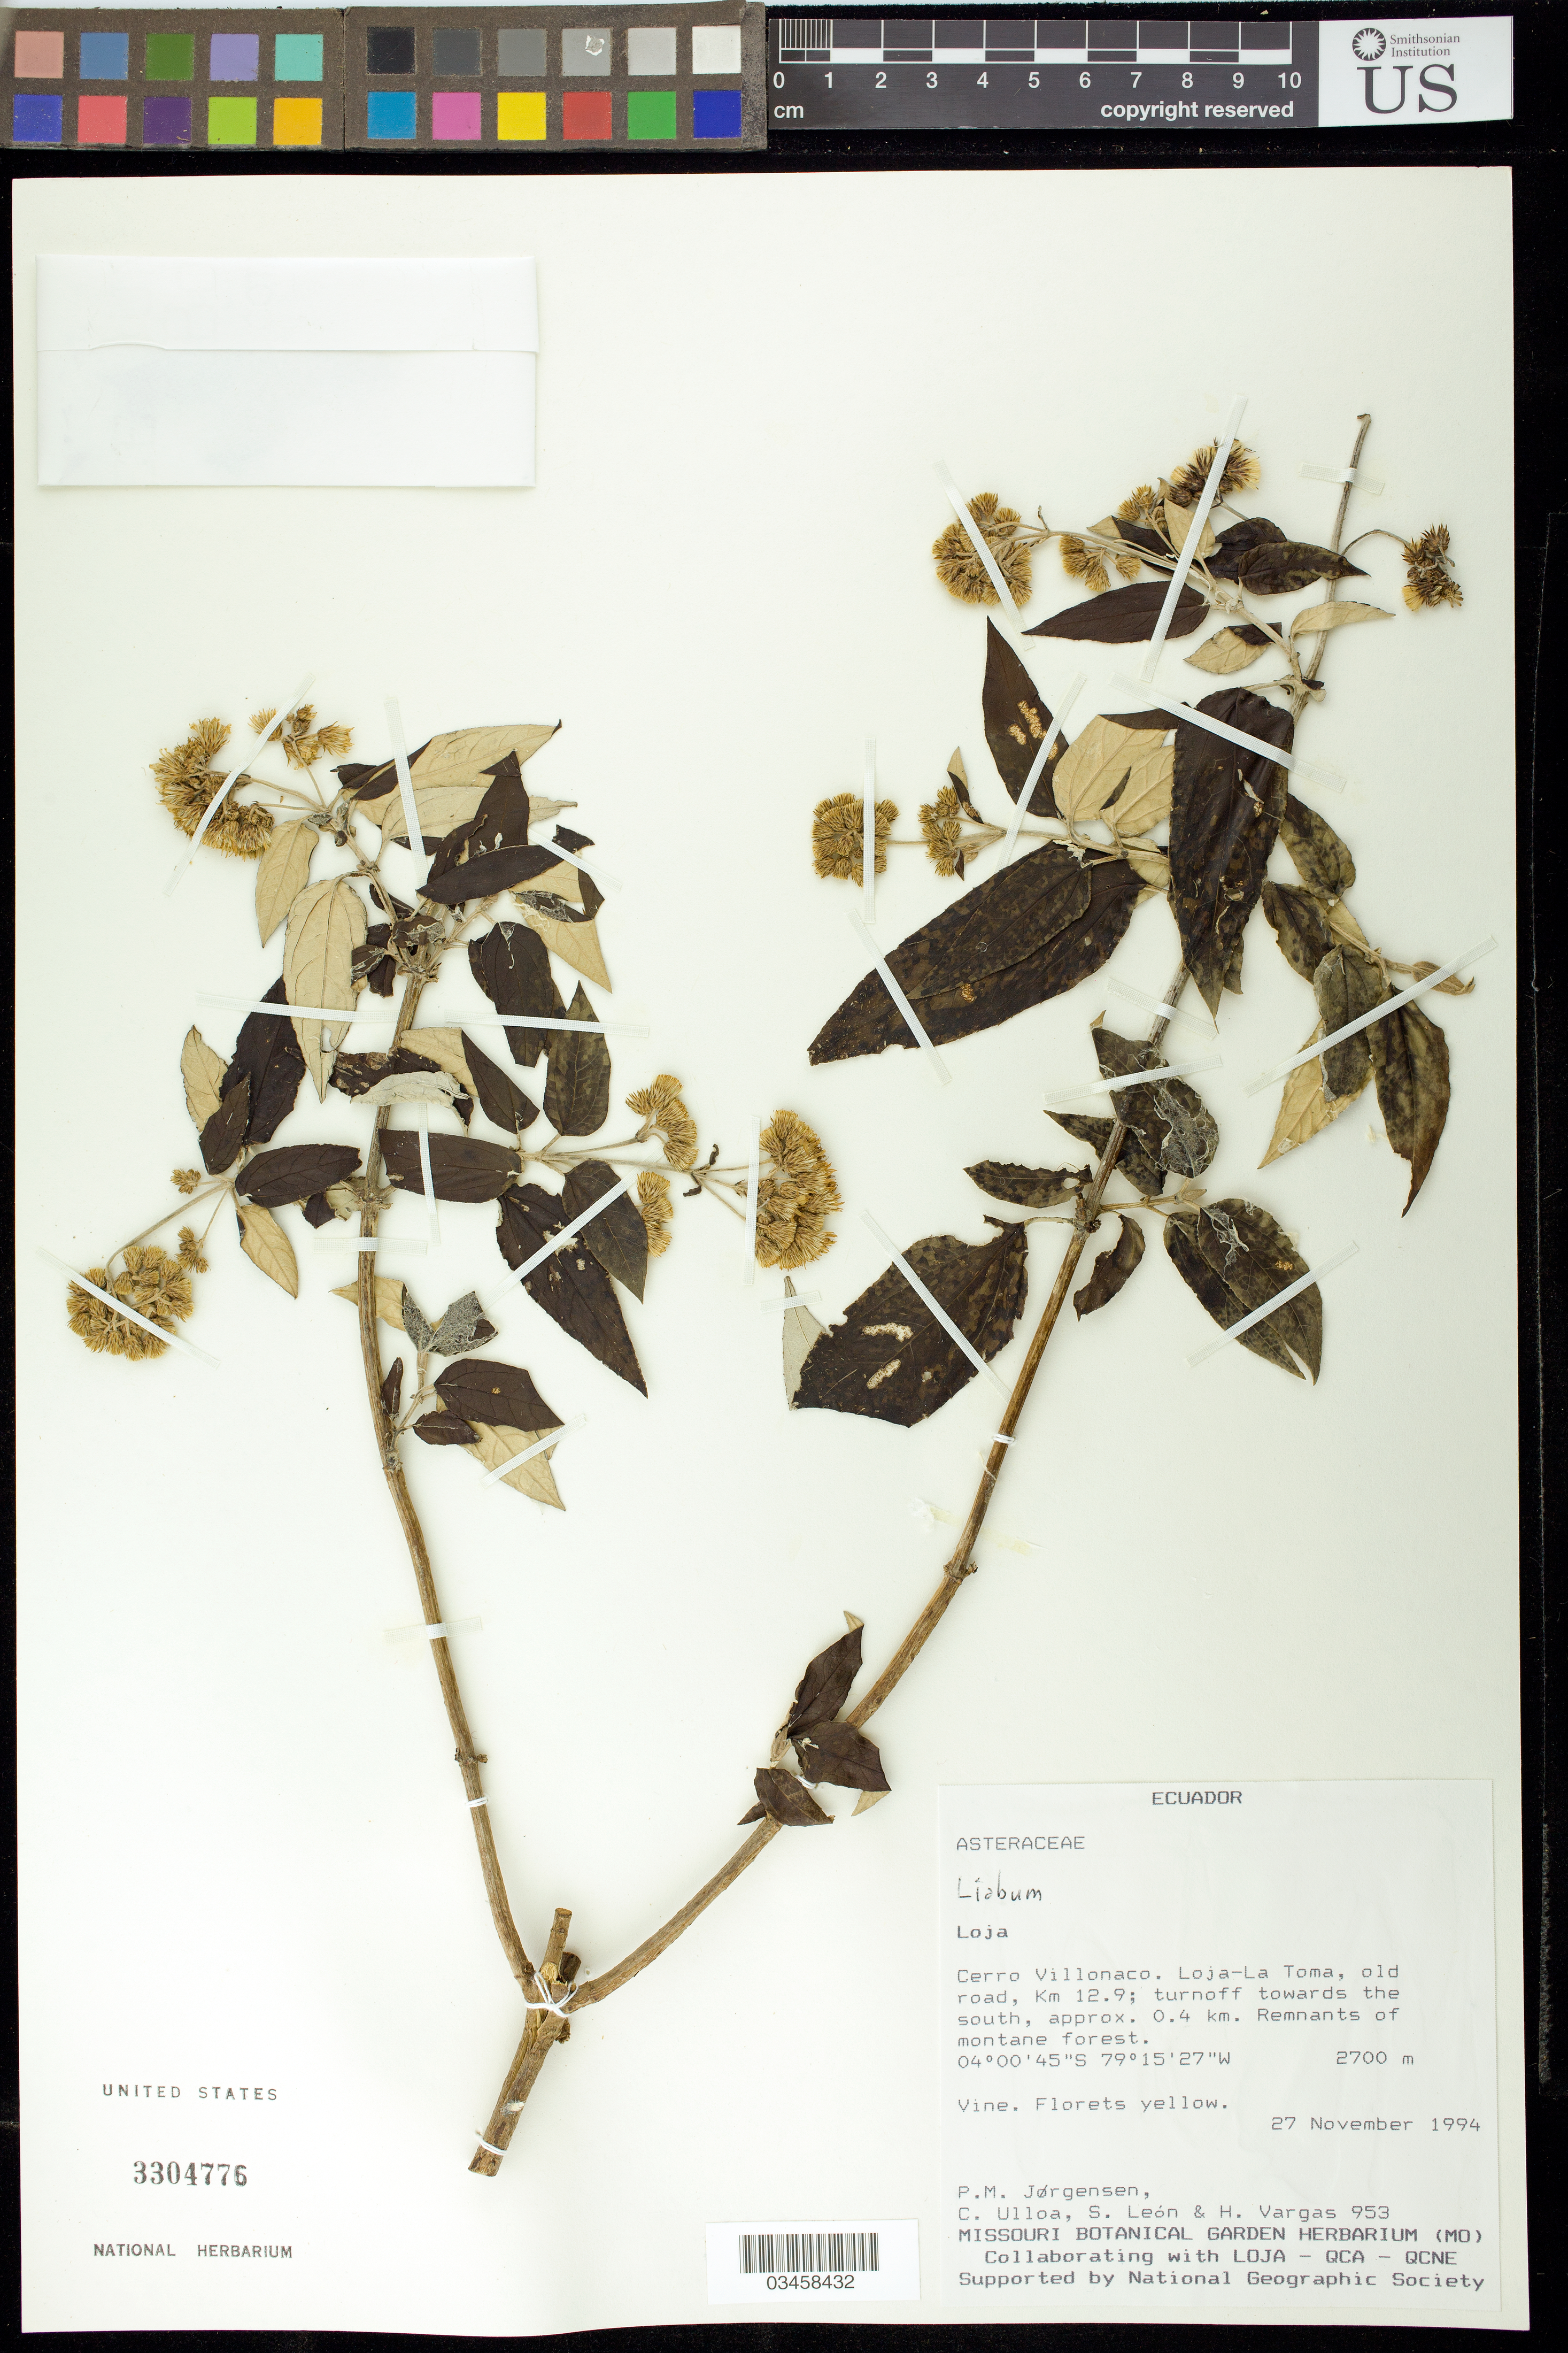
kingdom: Plantae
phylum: Tracheophyta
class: Magnoliopsida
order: Asterales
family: Asteraceae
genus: Liabum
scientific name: Liabum sp.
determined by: Robinson, Harold E., (US)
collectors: P. M. Jørgensen, C. Ulloa, S. León & H. Vargas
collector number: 953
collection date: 1994-11-27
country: Ecuador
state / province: Loja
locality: Cerro Villonaco, Loja-La Toma, old road, km 12.9; turnoff towards the south, approx. 0.4 km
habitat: Remnants of montane forest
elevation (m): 2700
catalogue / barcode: US 3304776